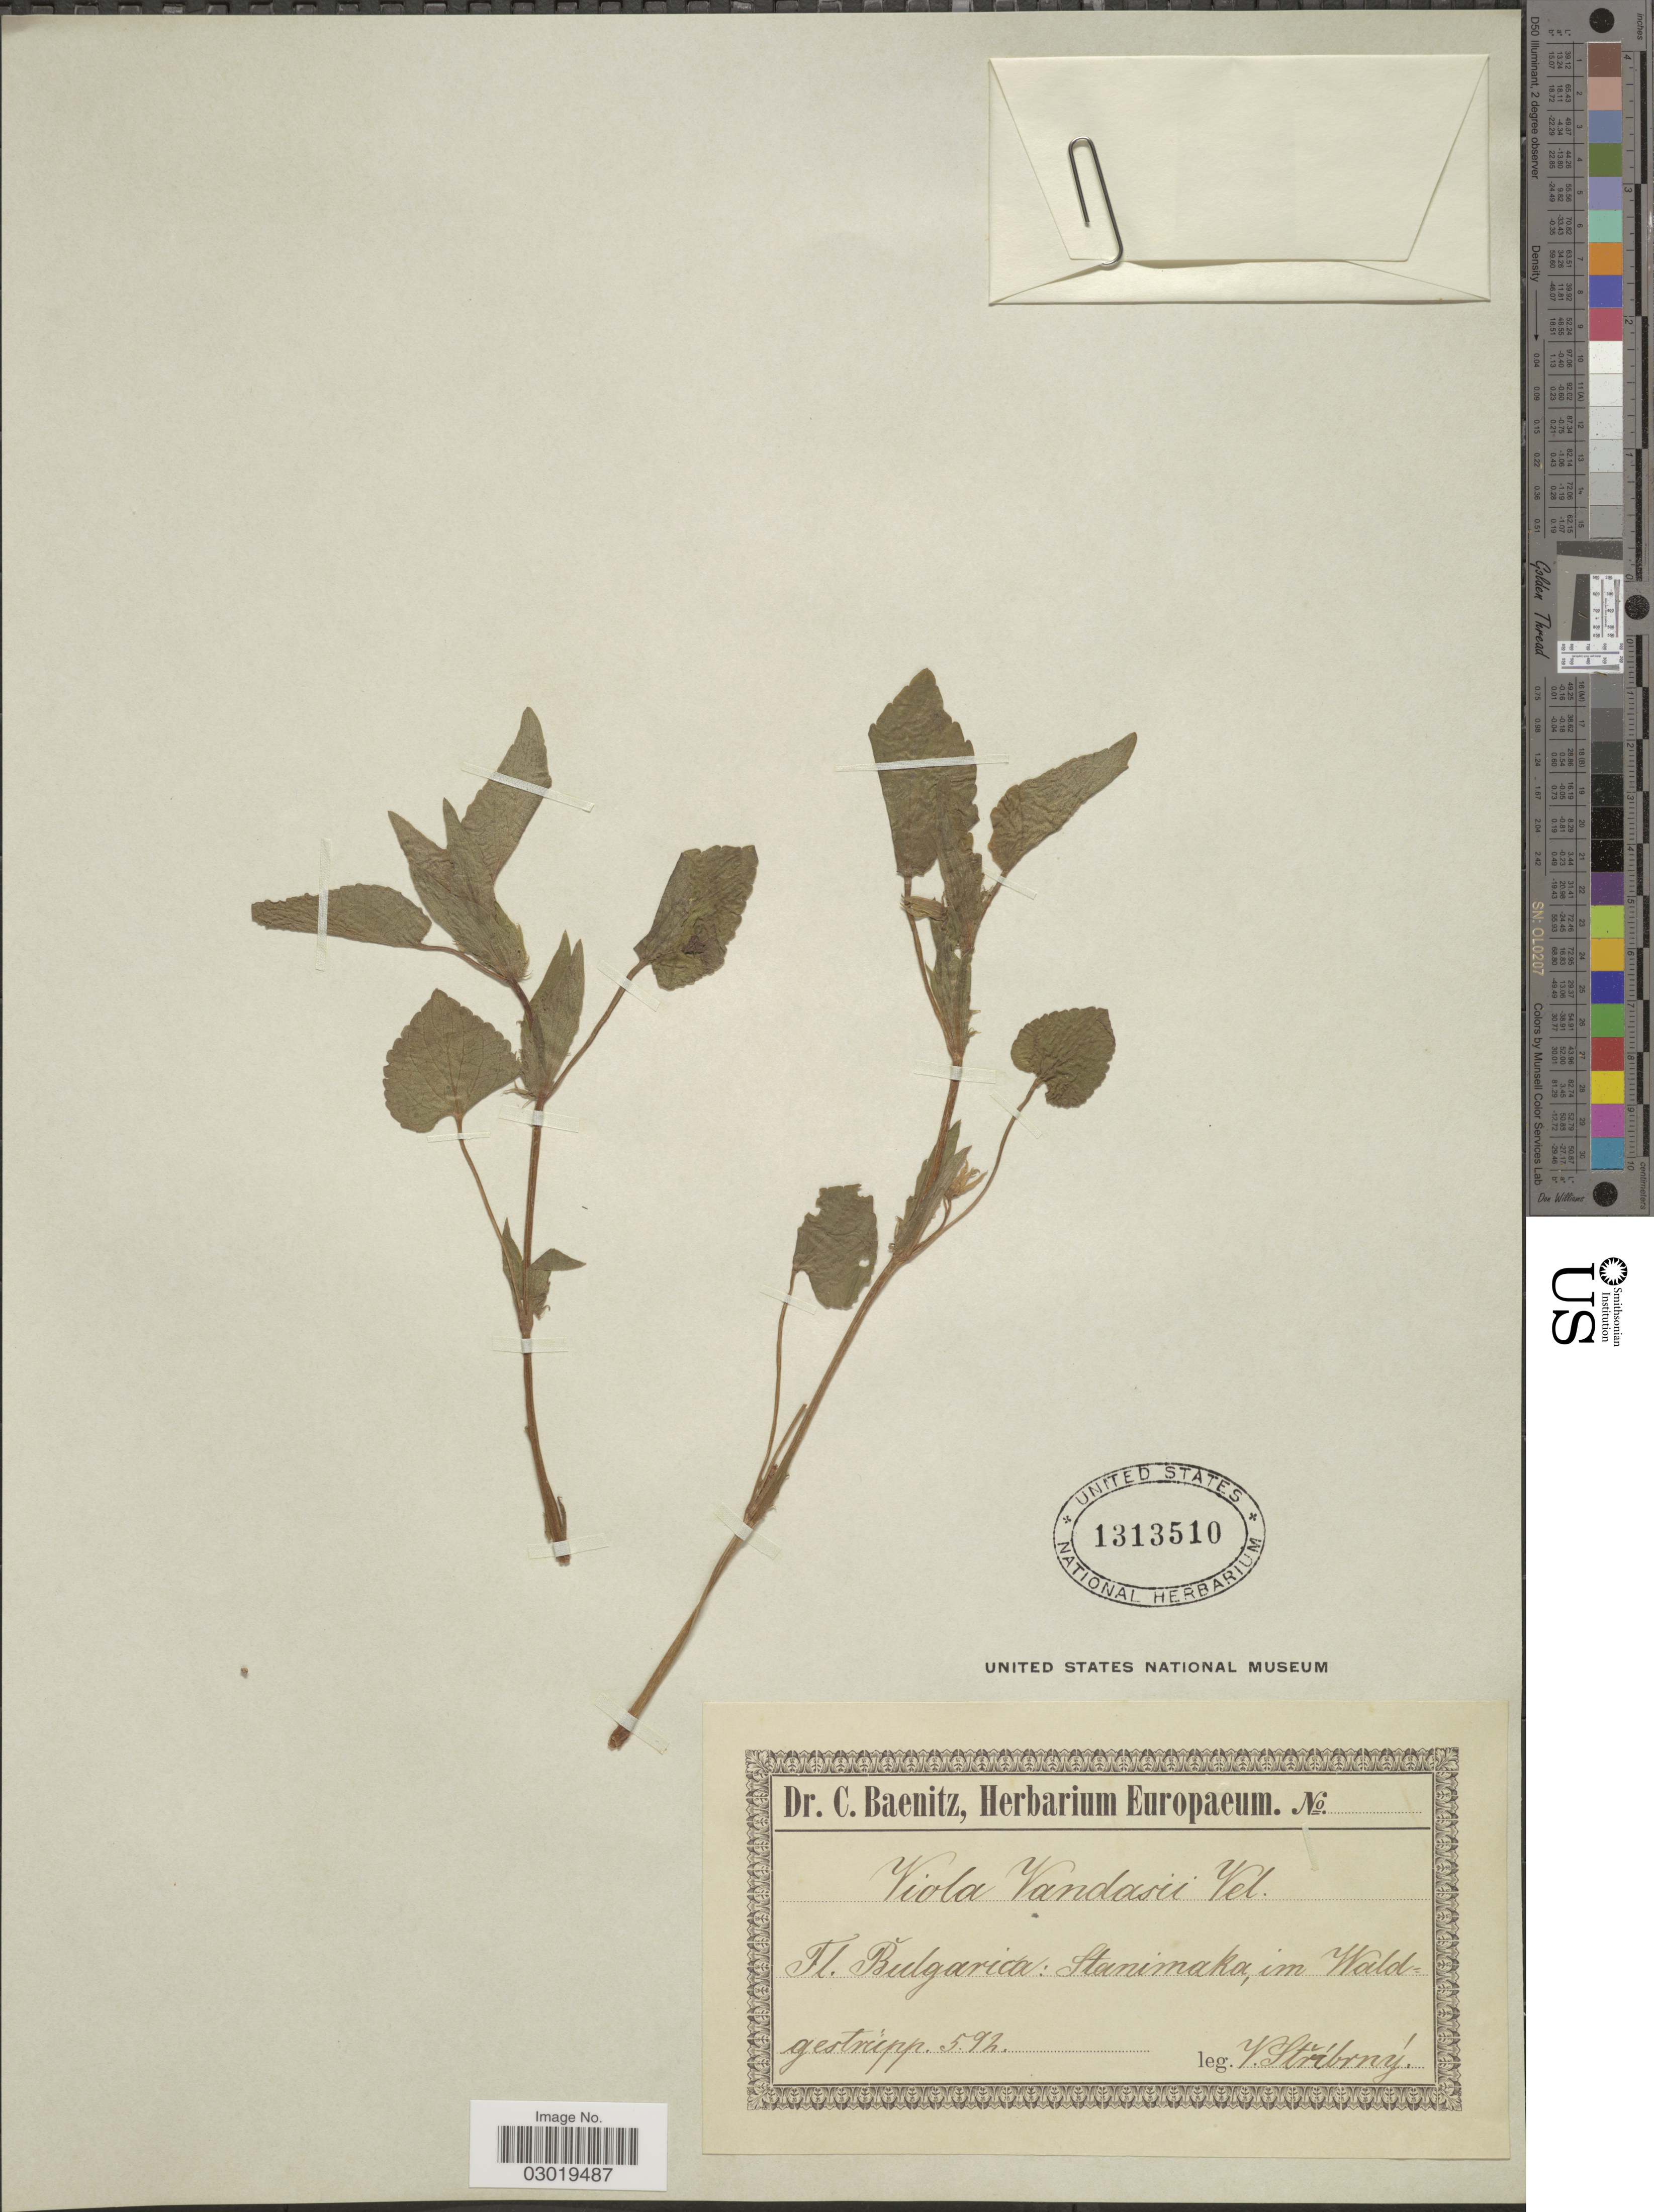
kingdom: Plantae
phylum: Tracheophyta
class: Magnoliopsida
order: Malpighiales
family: Violaceae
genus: Viola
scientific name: Viola vandasii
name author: Velen.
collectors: V. Stribrny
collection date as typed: Transcribed d/m/y: /5/92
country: Bulgaria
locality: Bulgarica: Stanimaka, im Waldgestripp.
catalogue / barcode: US 1313510